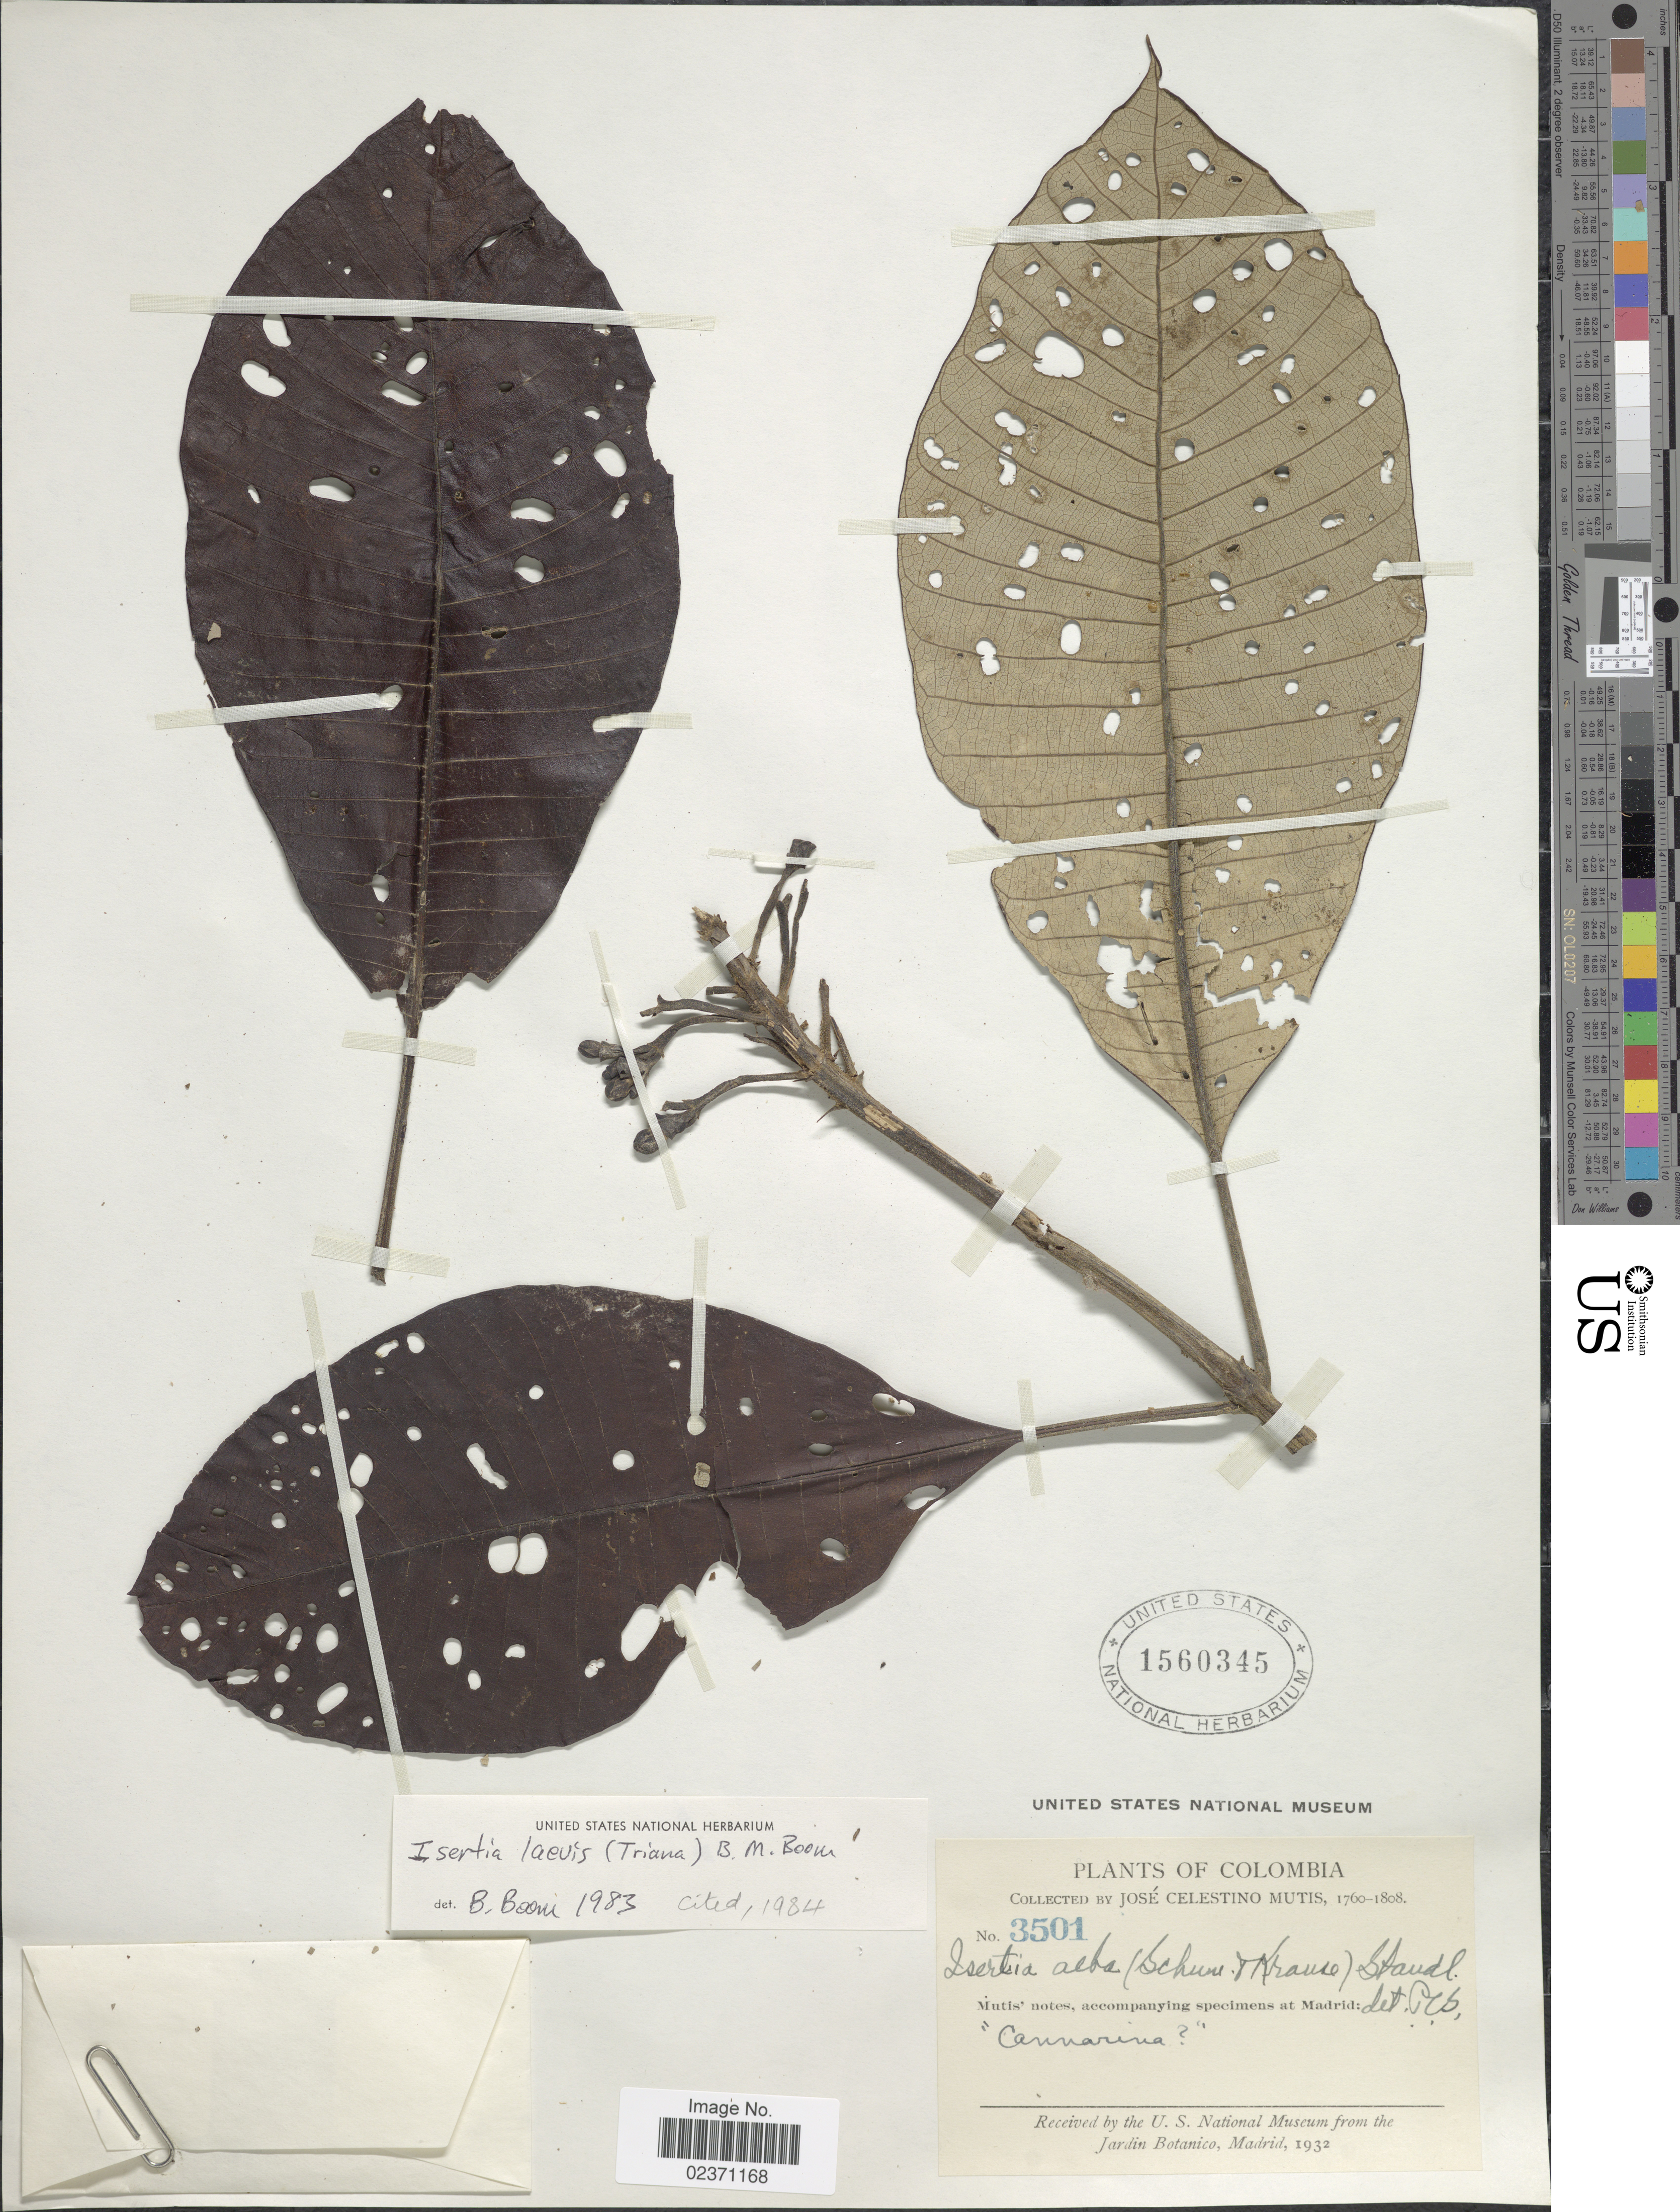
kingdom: Plantae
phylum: Tracheophyta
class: Magnoliopsida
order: Gentianales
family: Rubiaceae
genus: Isertia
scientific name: Isertia laevis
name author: (Triana) B.M. Boom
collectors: J. C. B. Mutis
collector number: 3501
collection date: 1760/1808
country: Colombia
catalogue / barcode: US 1560345